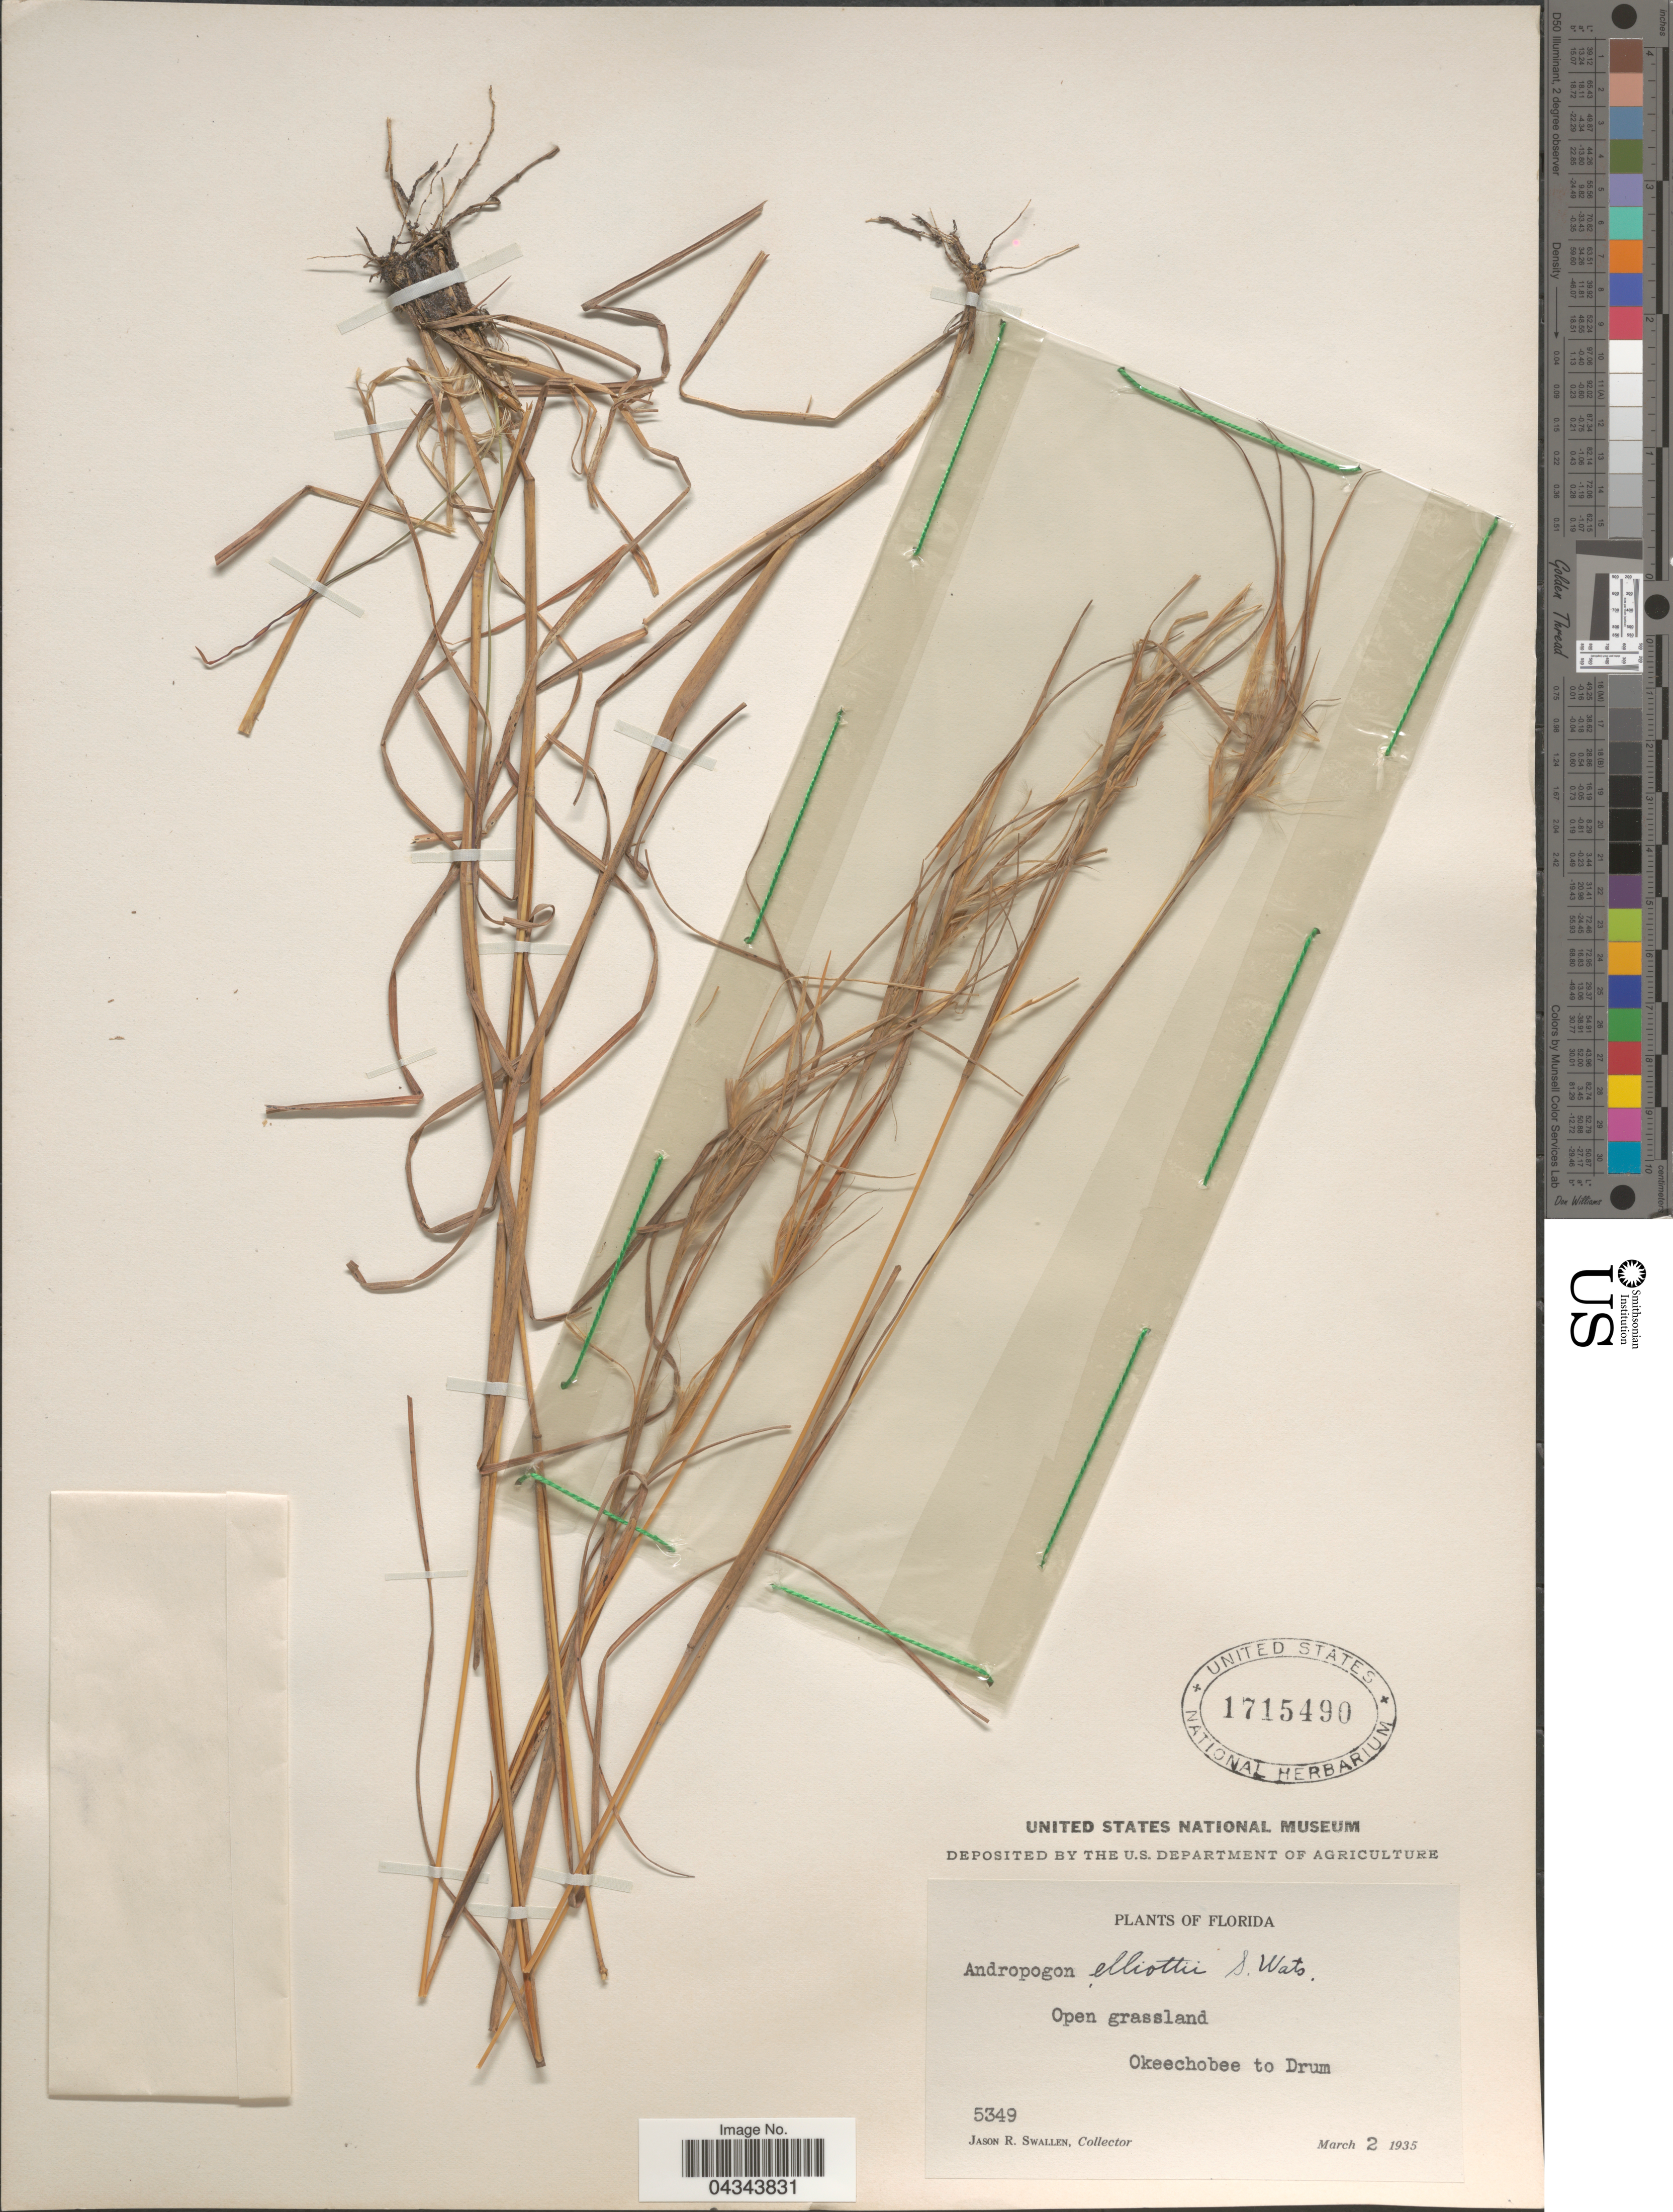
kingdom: Plantae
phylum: Tracheophyta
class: Liliopsida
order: Poales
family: Poaceae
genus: Andropogon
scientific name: Andropogon ternarius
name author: Michx.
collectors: J. R. Swallen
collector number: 5349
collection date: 1935-03-02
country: United States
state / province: Florida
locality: Okeechobee to Drum.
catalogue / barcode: US 1715490